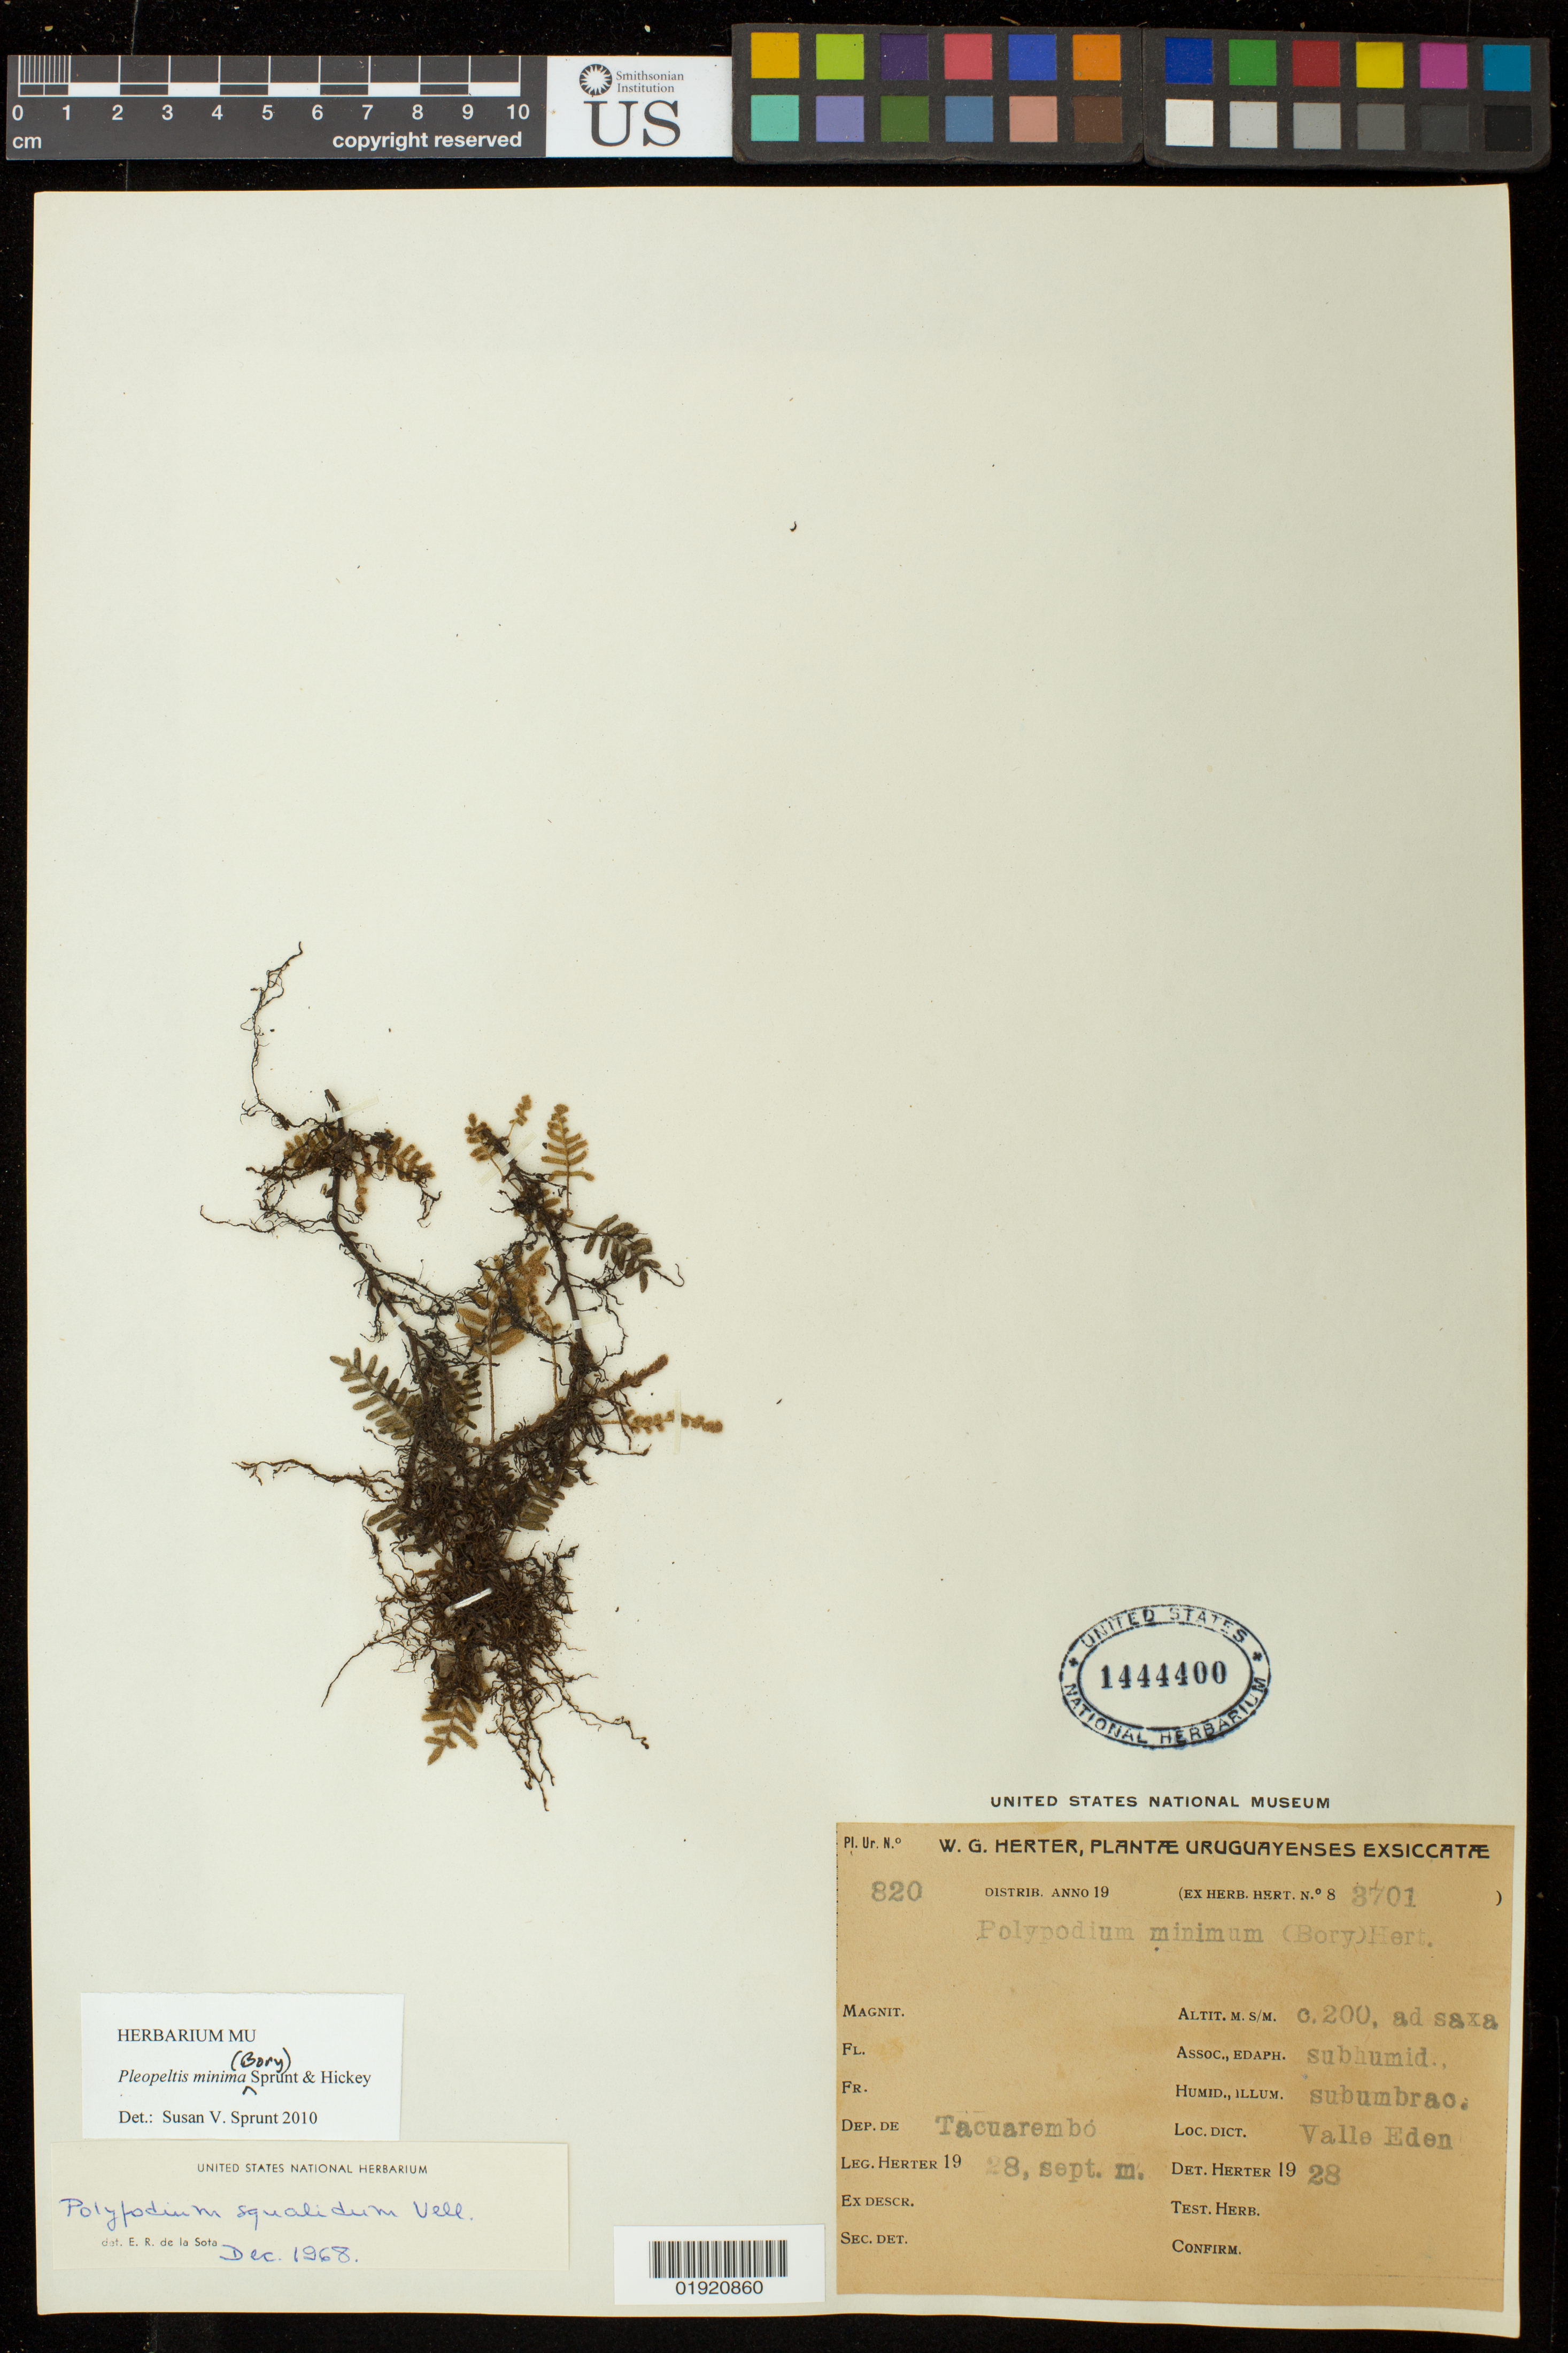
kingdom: Plantae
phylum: Tracheophyta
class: Polypodiopsida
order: Polypodiales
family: Polypodiaceae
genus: Pleopeltis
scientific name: Pleopeltis minima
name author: (Bory) J. Prado & R. Y. Hirai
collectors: W. G. Herter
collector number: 820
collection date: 1928-09-28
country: Uruguay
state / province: Tacuarembó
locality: Uruguay. Dep. de Taceuarembo. Valle Eden.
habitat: Ad saxa. Assoc., Edaph.: subhumid.; Humid., Illum.: subumbrao.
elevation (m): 200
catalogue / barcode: US 1444400